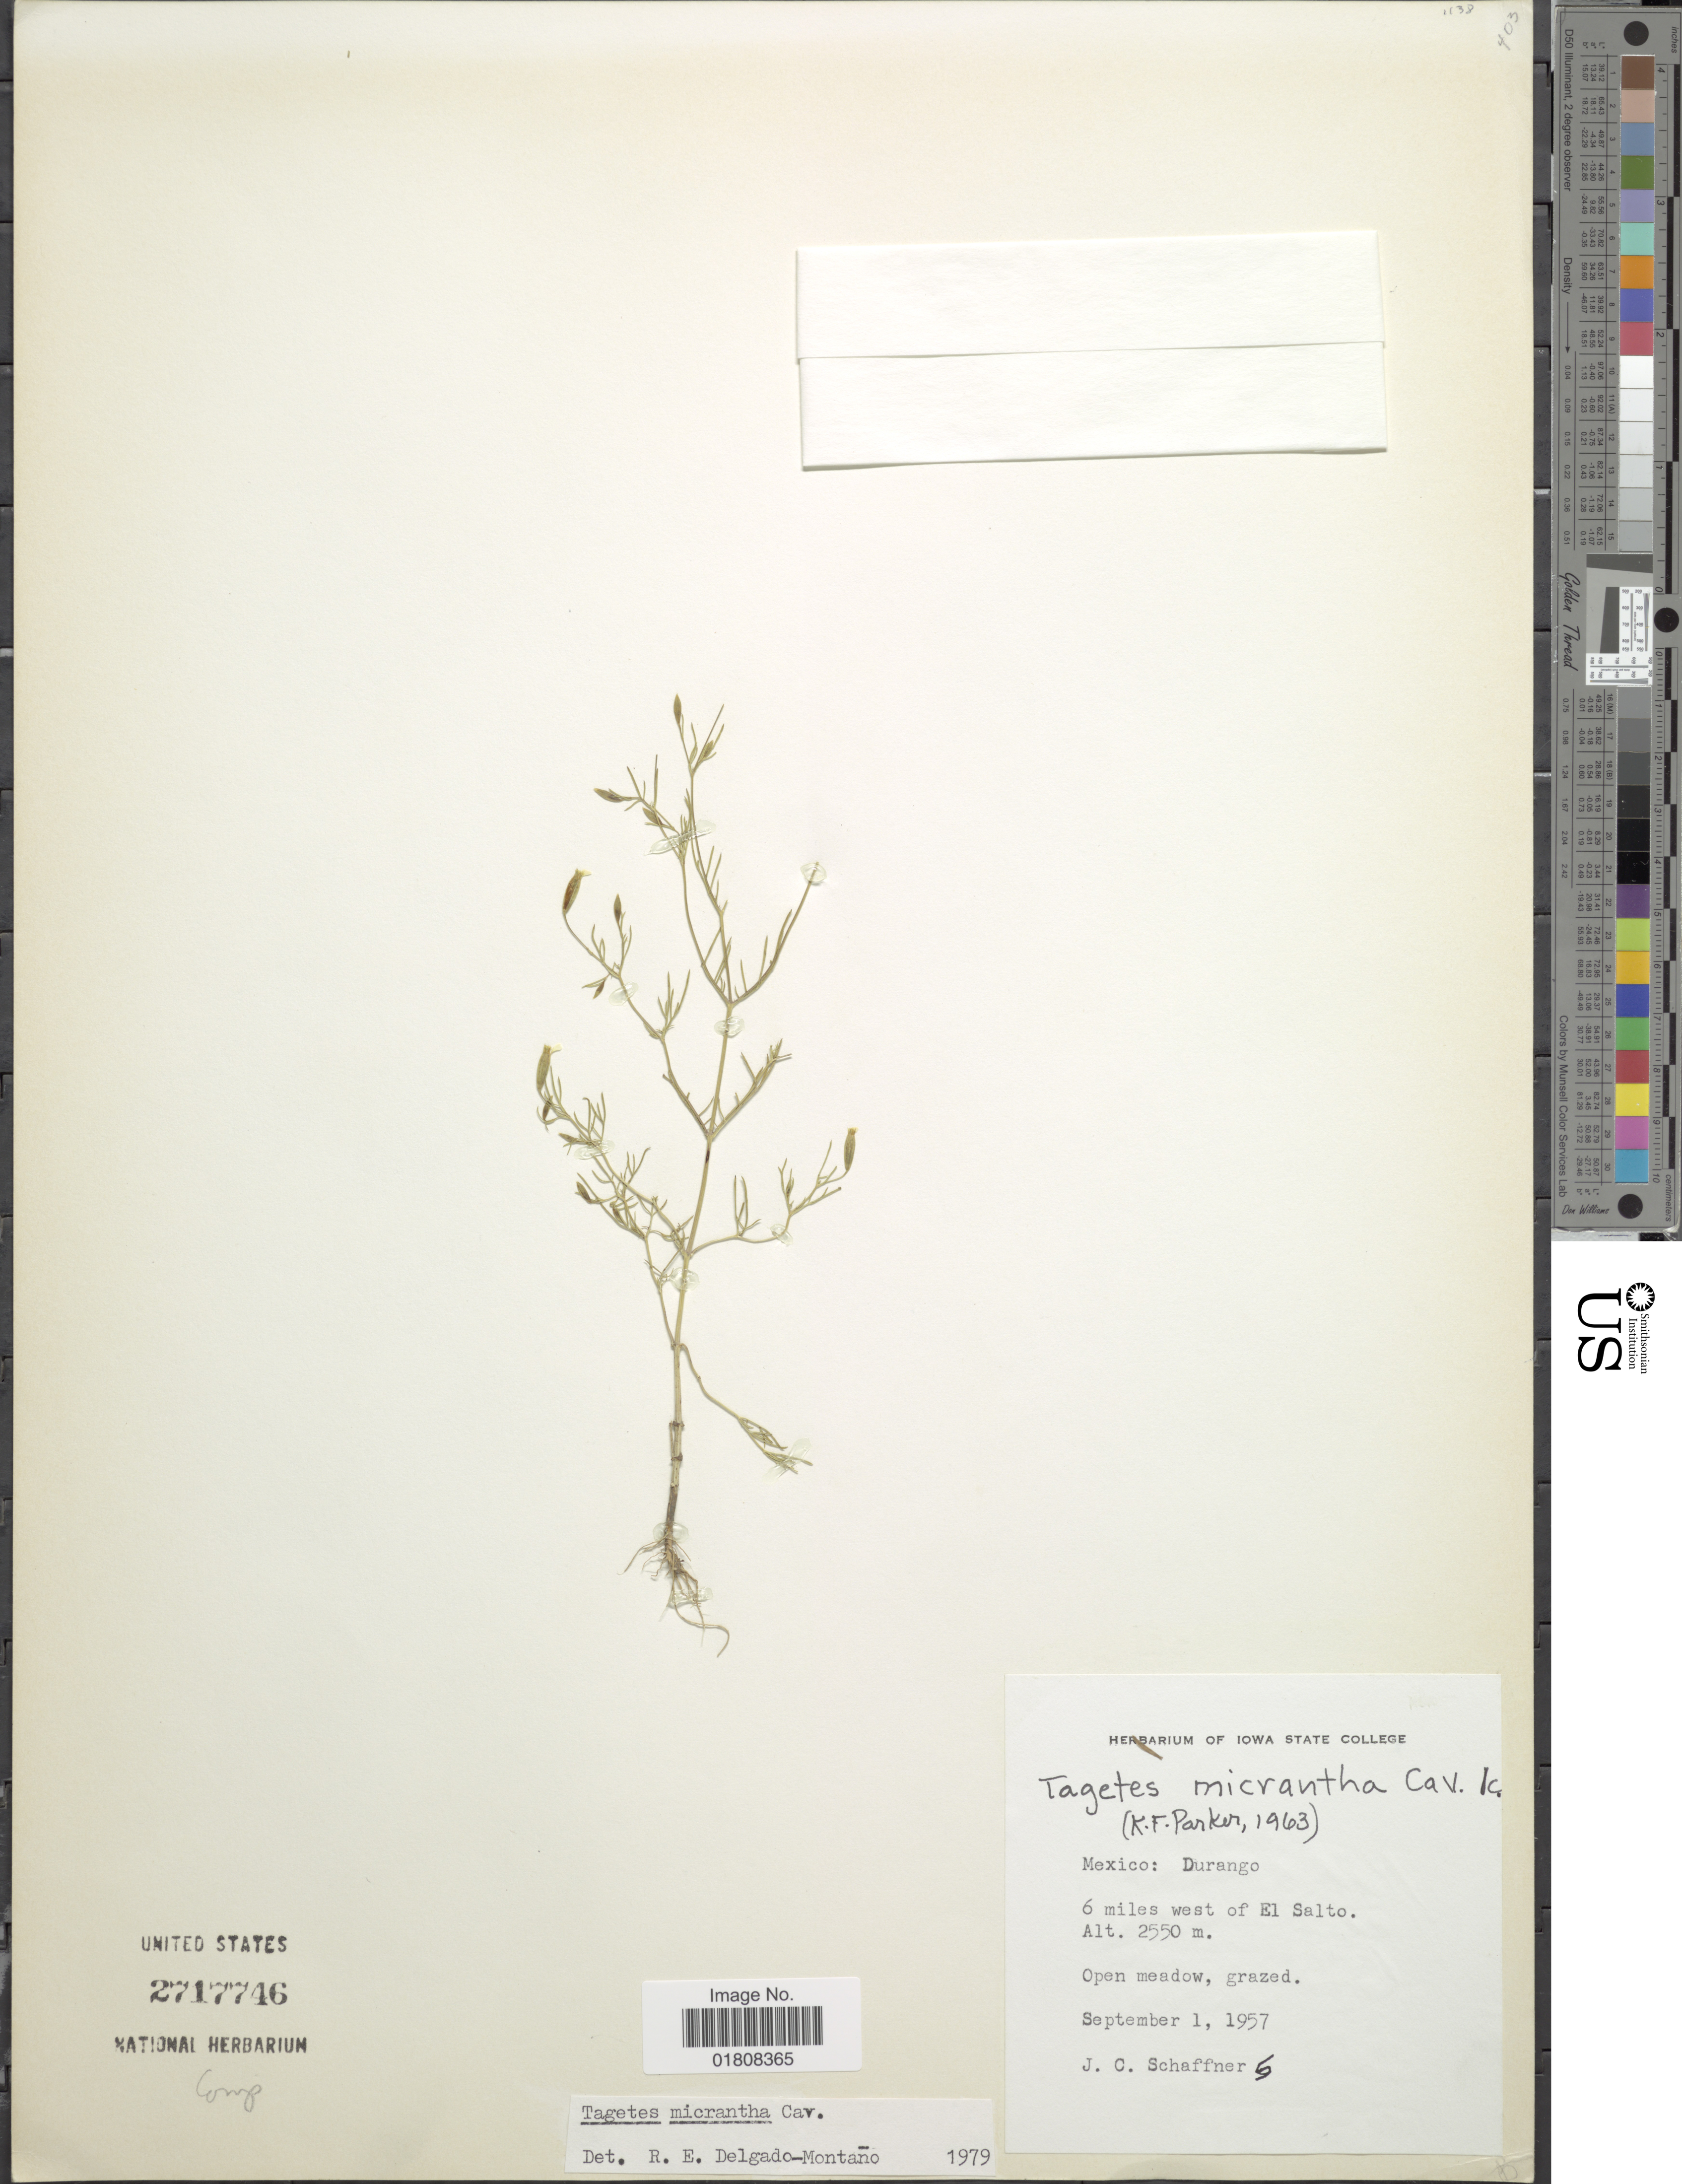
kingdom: Plantae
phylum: Tracheophyta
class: Magnoliopsida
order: Asterales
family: Asteraceae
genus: Tagetes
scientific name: Tagetes micrantha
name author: Cav.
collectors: J. Schaffner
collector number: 6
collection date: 1957-09-01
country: Mexico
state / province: Durango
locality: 6 miles west of El Salto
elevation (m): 2550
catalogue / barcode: US 2717746